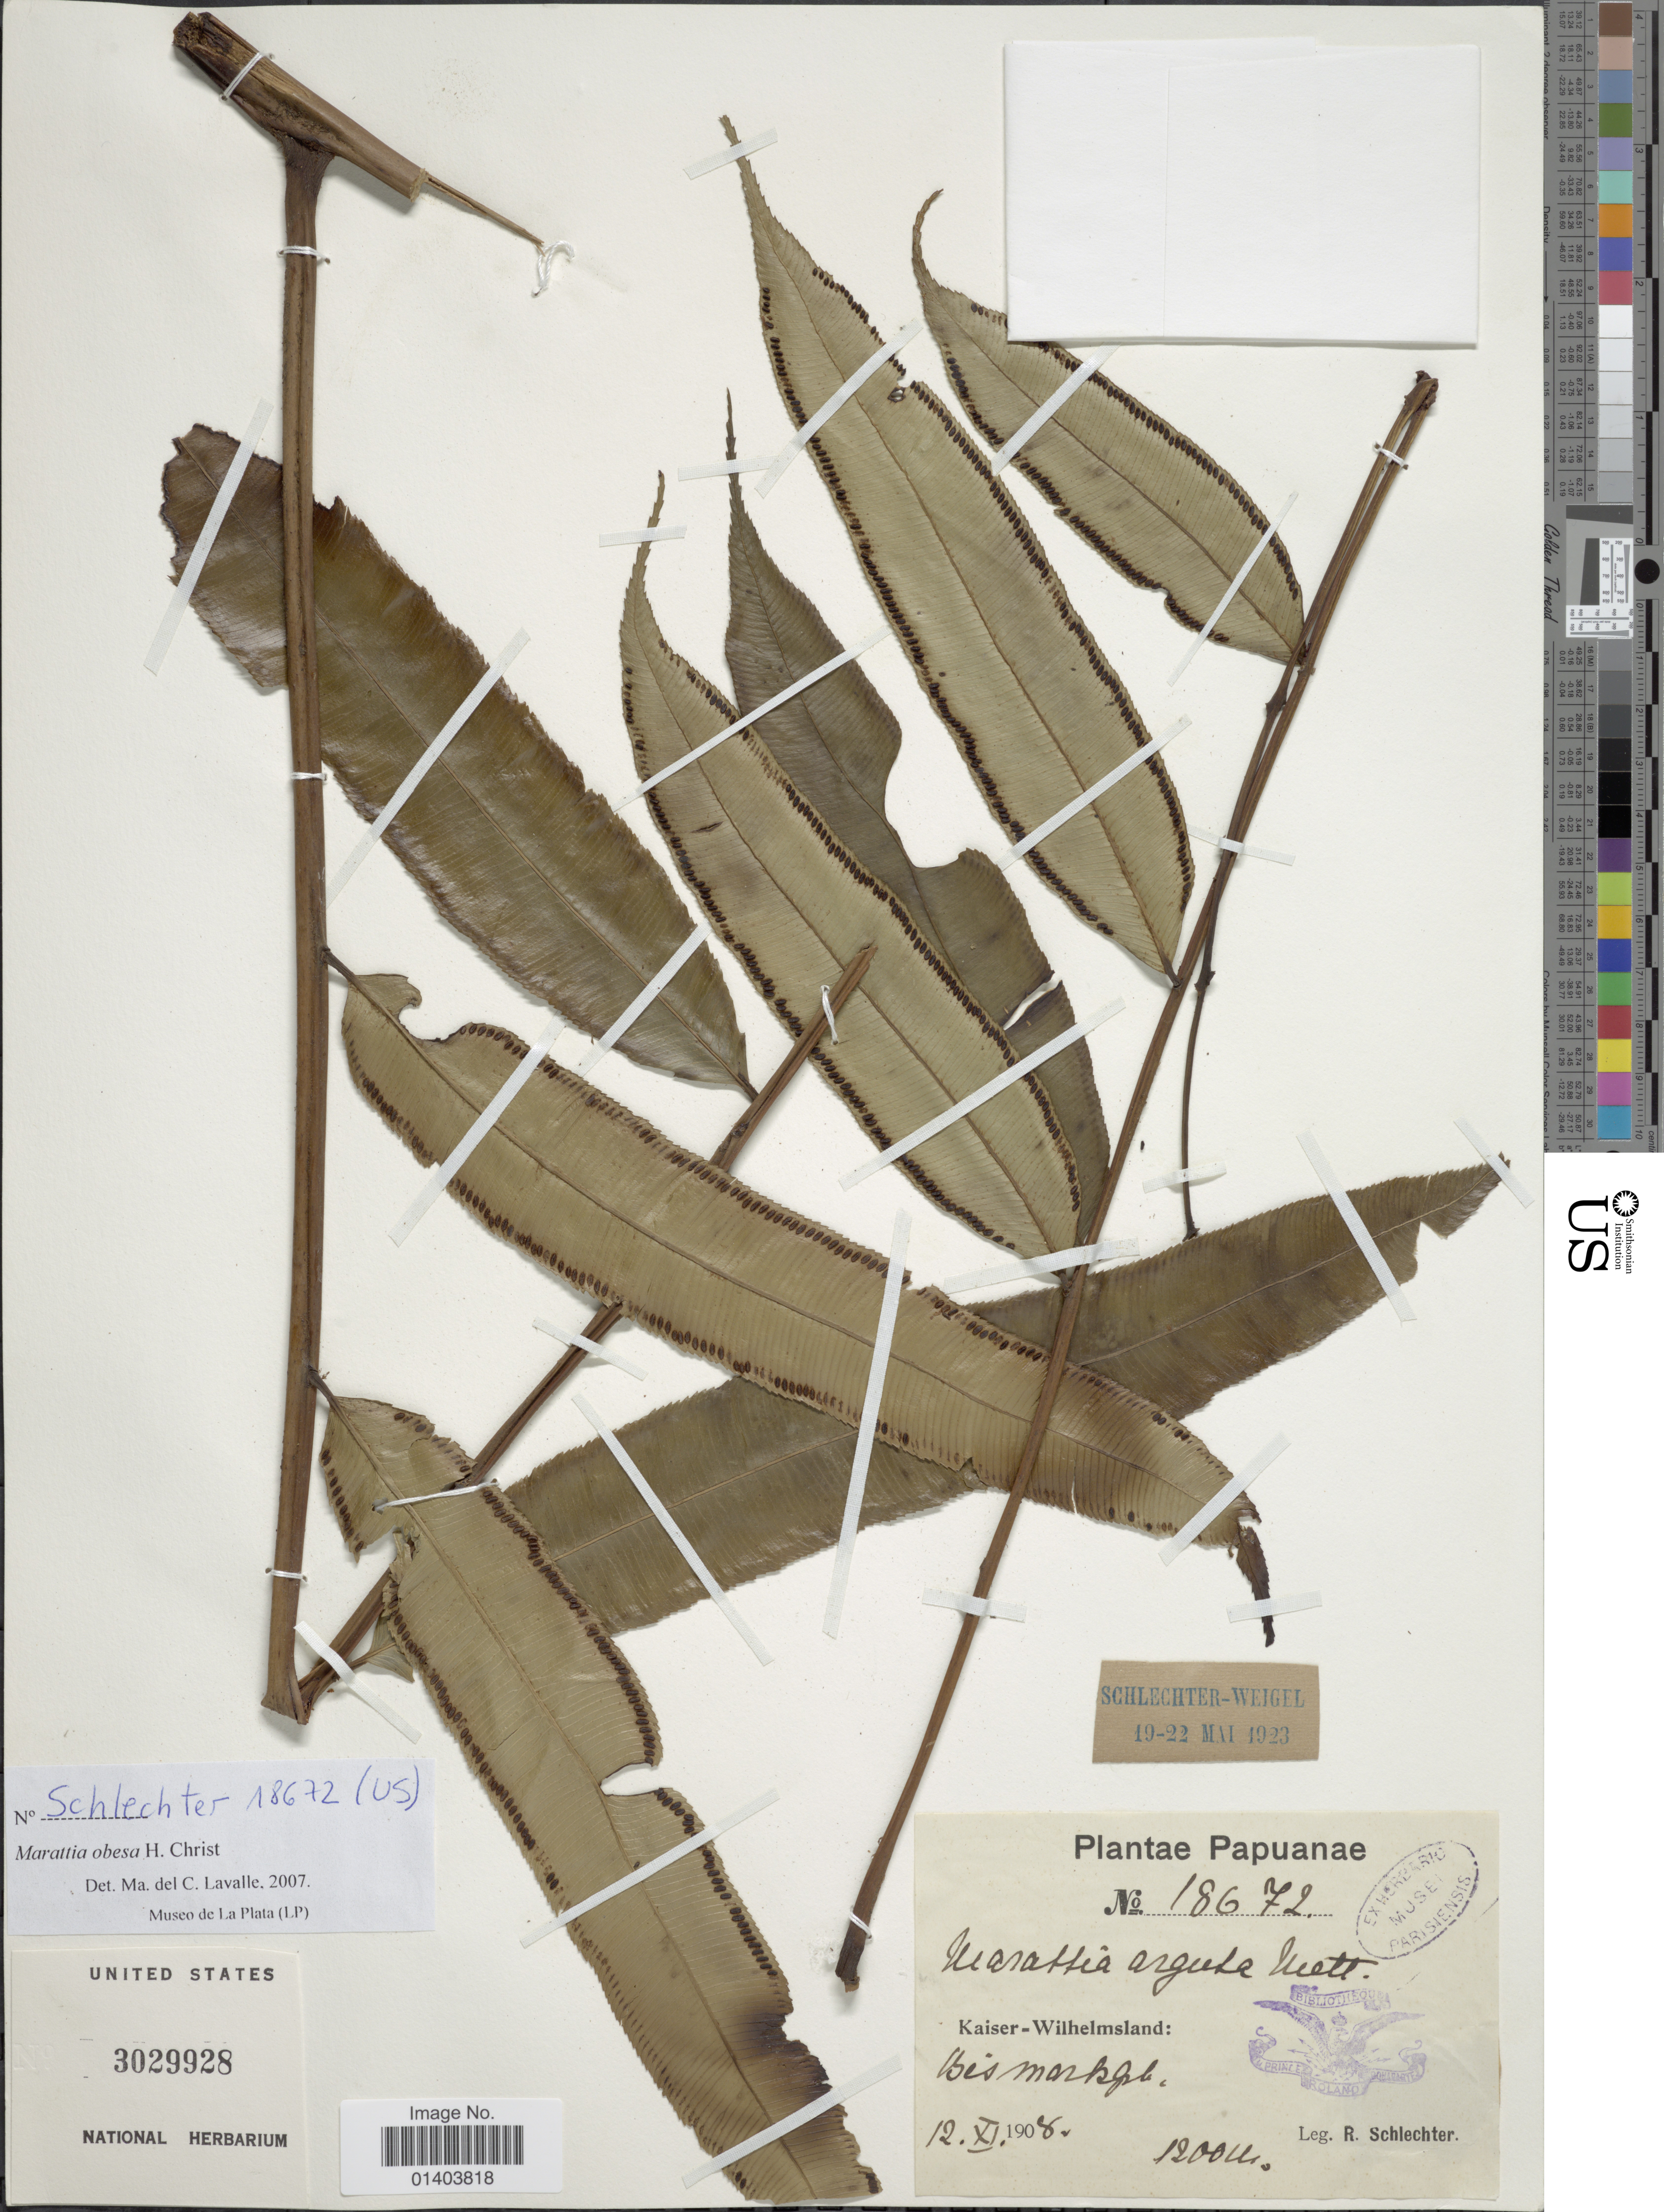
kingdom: Plantae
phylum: Tracheophyta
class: Polypodiopsida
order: Marattiales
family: Marattiaceae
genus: Ptisana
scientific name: Ptisana obesa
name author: (Christ) Murdock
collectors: F. R. R. Schlechter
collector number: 18672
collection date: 1908-11-12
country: Papua New Guinea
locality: Kaiser-Wilhelmsland: Bismark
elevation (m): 1200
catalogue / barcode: US 3029928